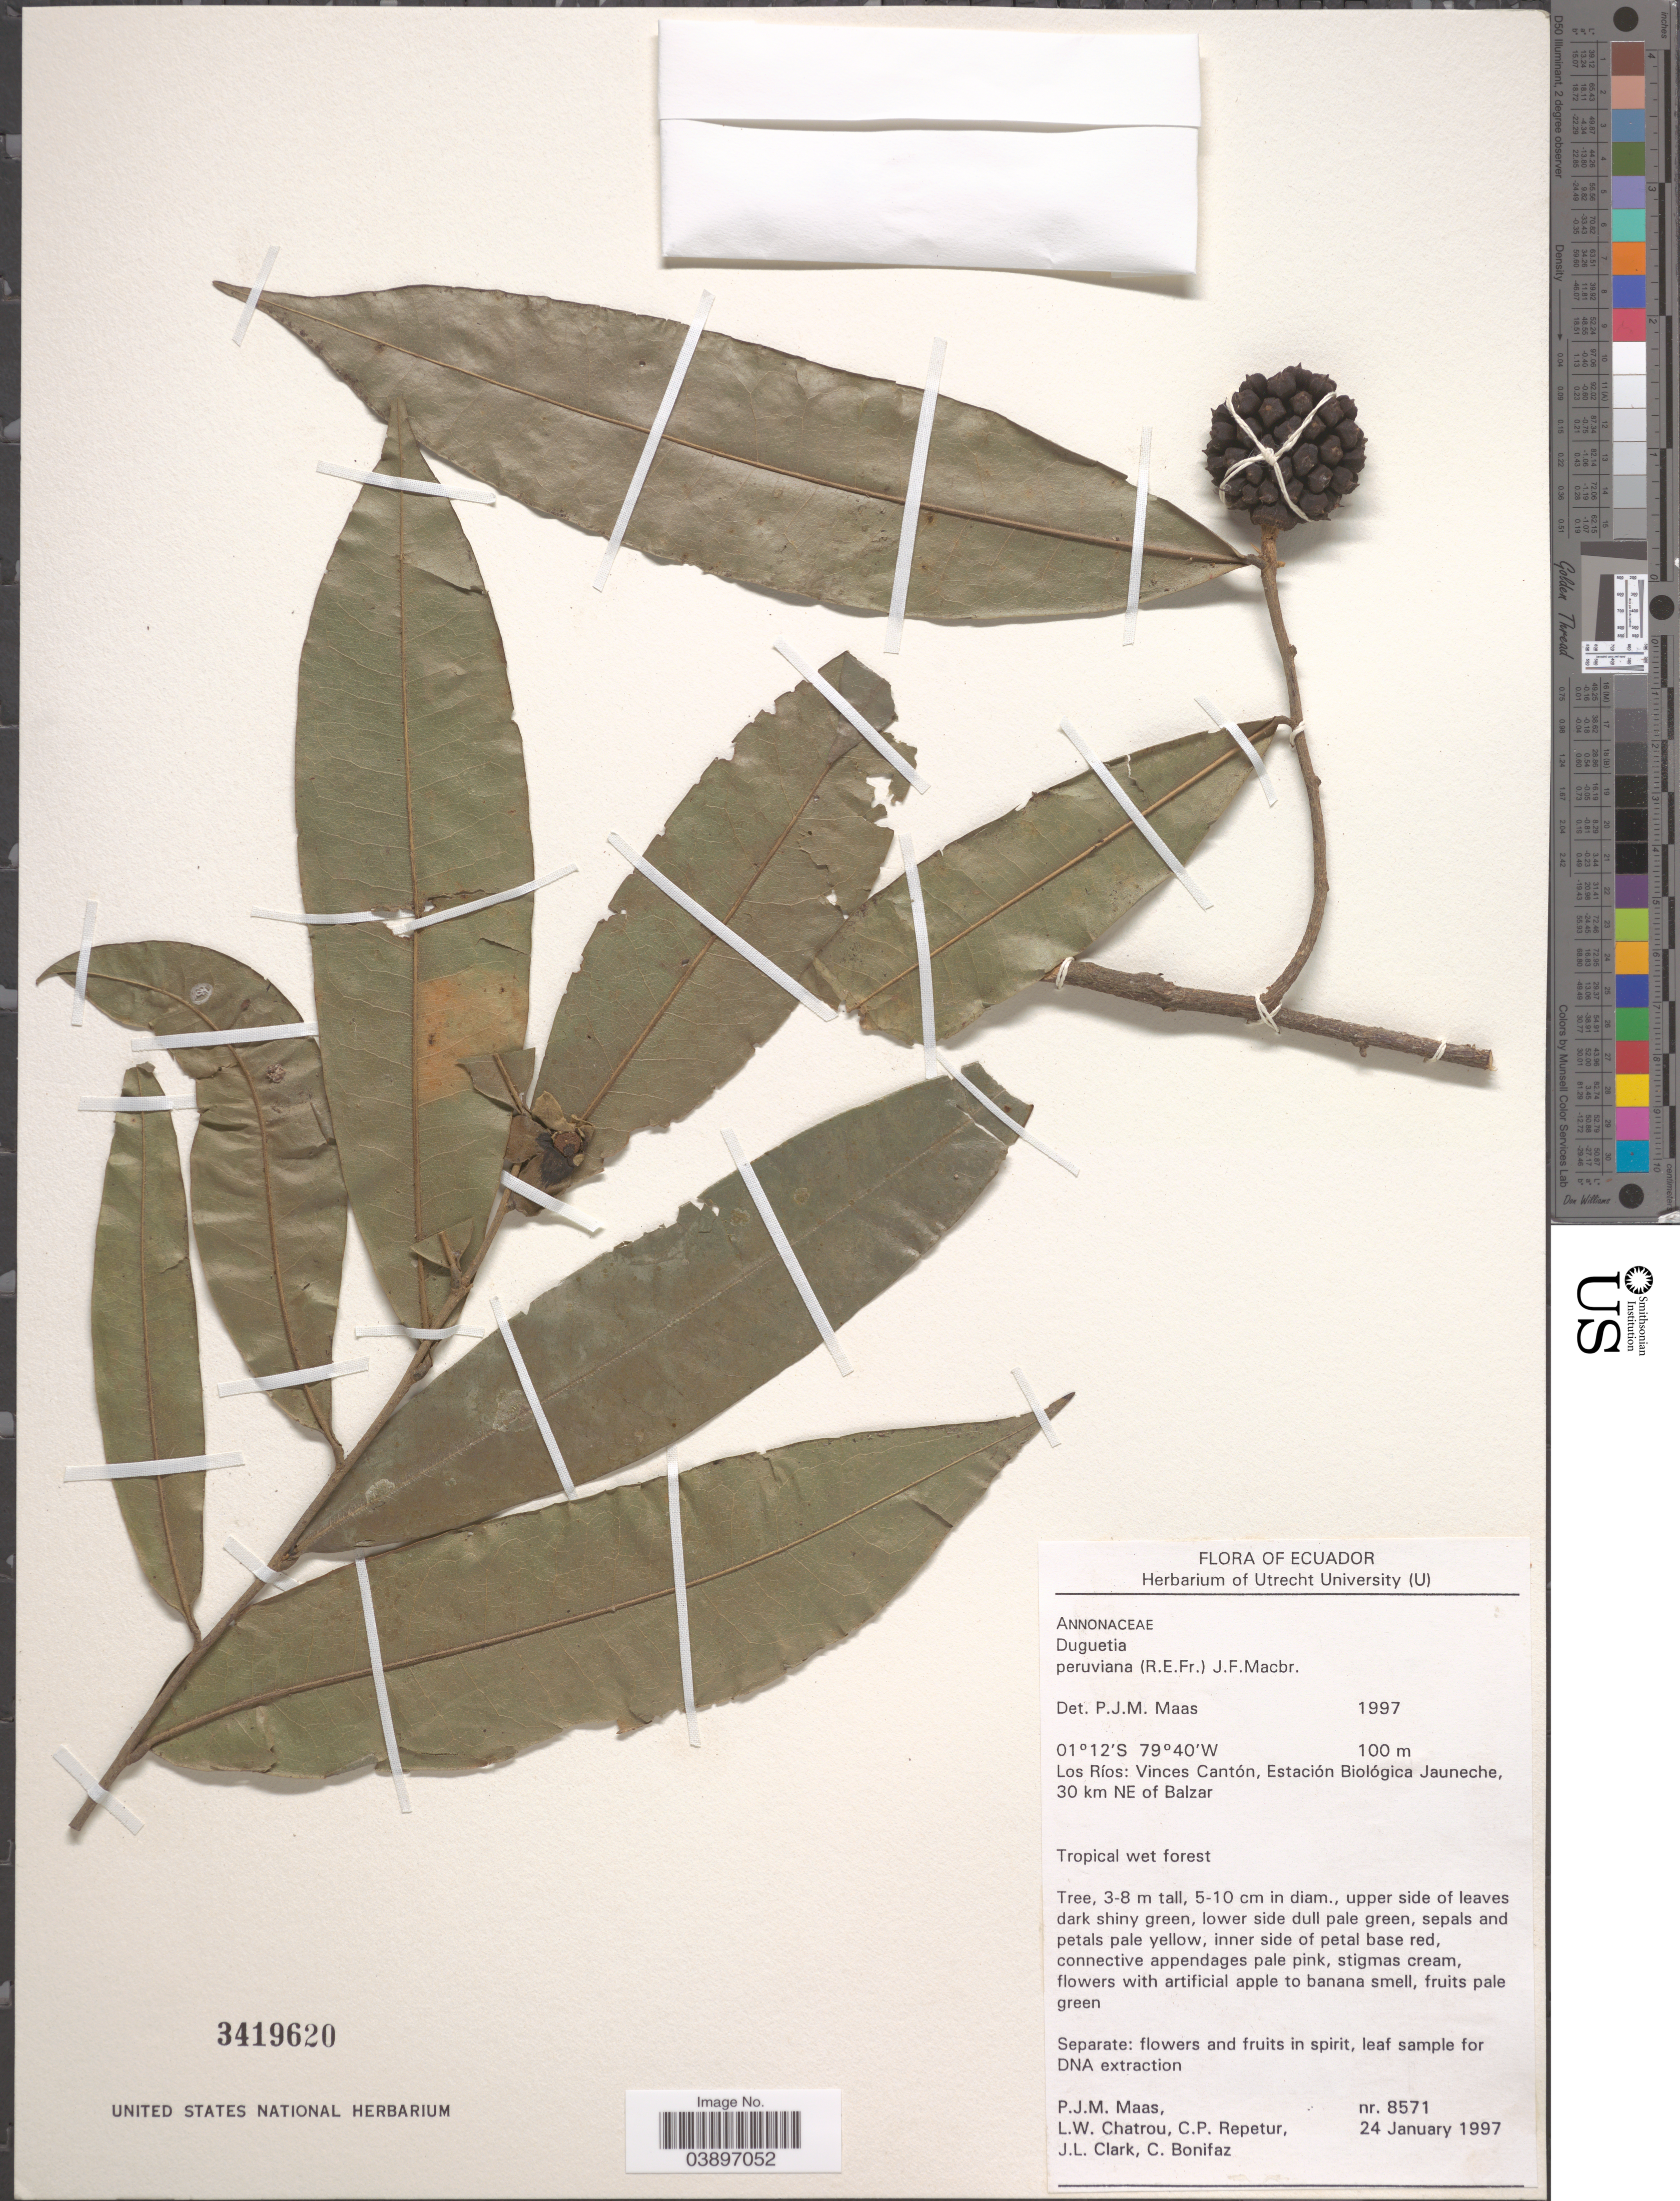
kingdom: Plantae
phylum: Tracheophyta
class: Magnoliopsida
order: Magnoliales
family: Annonaceae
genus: Duguetia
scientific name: Duguetia peruviana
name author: (R.E. Fr.) J.F. Macbr.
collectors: P. Maas, L. W. Chatrou, C. Repetur, J. L. Clark & C. Bonifaz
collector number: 8571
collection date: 1997-01-24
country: Ecuador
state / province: Los Ríos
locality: Vinces Cantón, Estación Biológica Jauneche, 30 km NE of Balzar.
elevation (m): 100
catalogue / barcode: US 3419620